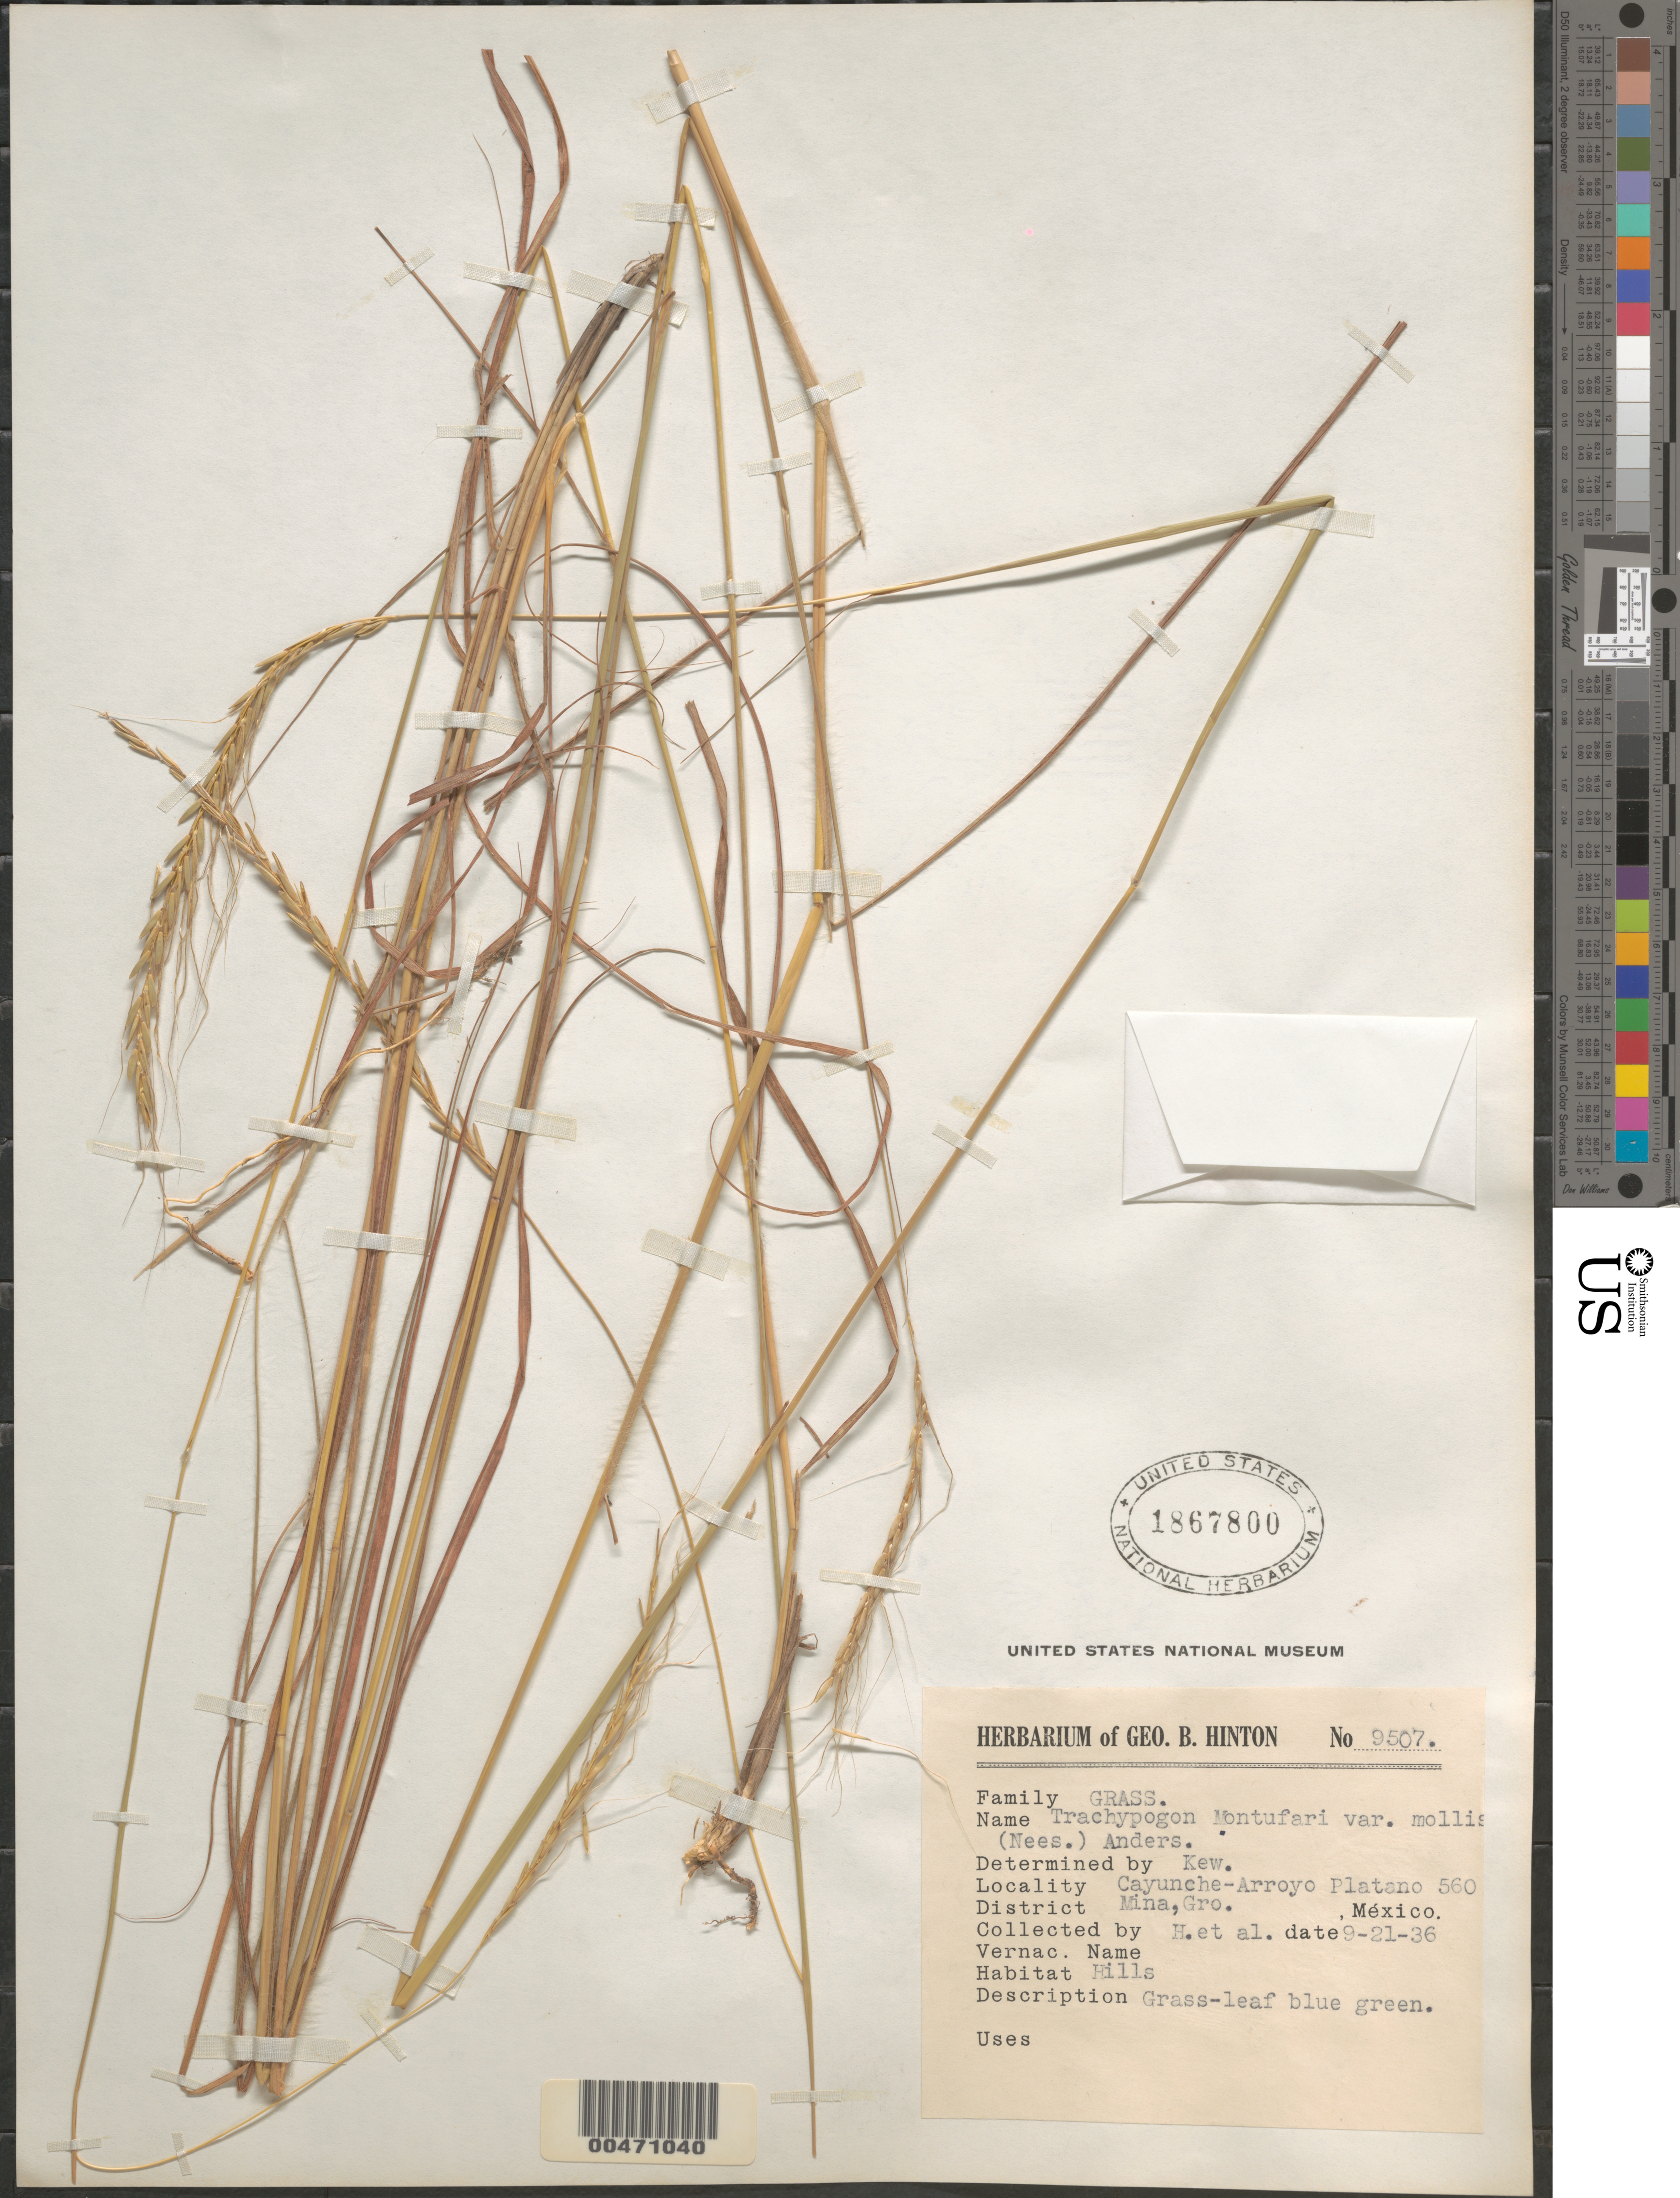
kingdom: Plantae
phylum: Tracheophyta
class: Liliopsida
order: Poales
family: Poaceae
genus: Trachypogon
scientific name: Trachypogon secundus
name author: (J. Presl) Scribn.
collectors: G. B. Hinton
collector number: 9507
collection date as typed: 21 Sep 1936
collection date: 1936-09-21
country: Mexico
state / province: Guerrero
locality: Cayuche - Arroyo Platano, Mina Dist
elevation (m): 560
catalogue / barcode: US 1867800